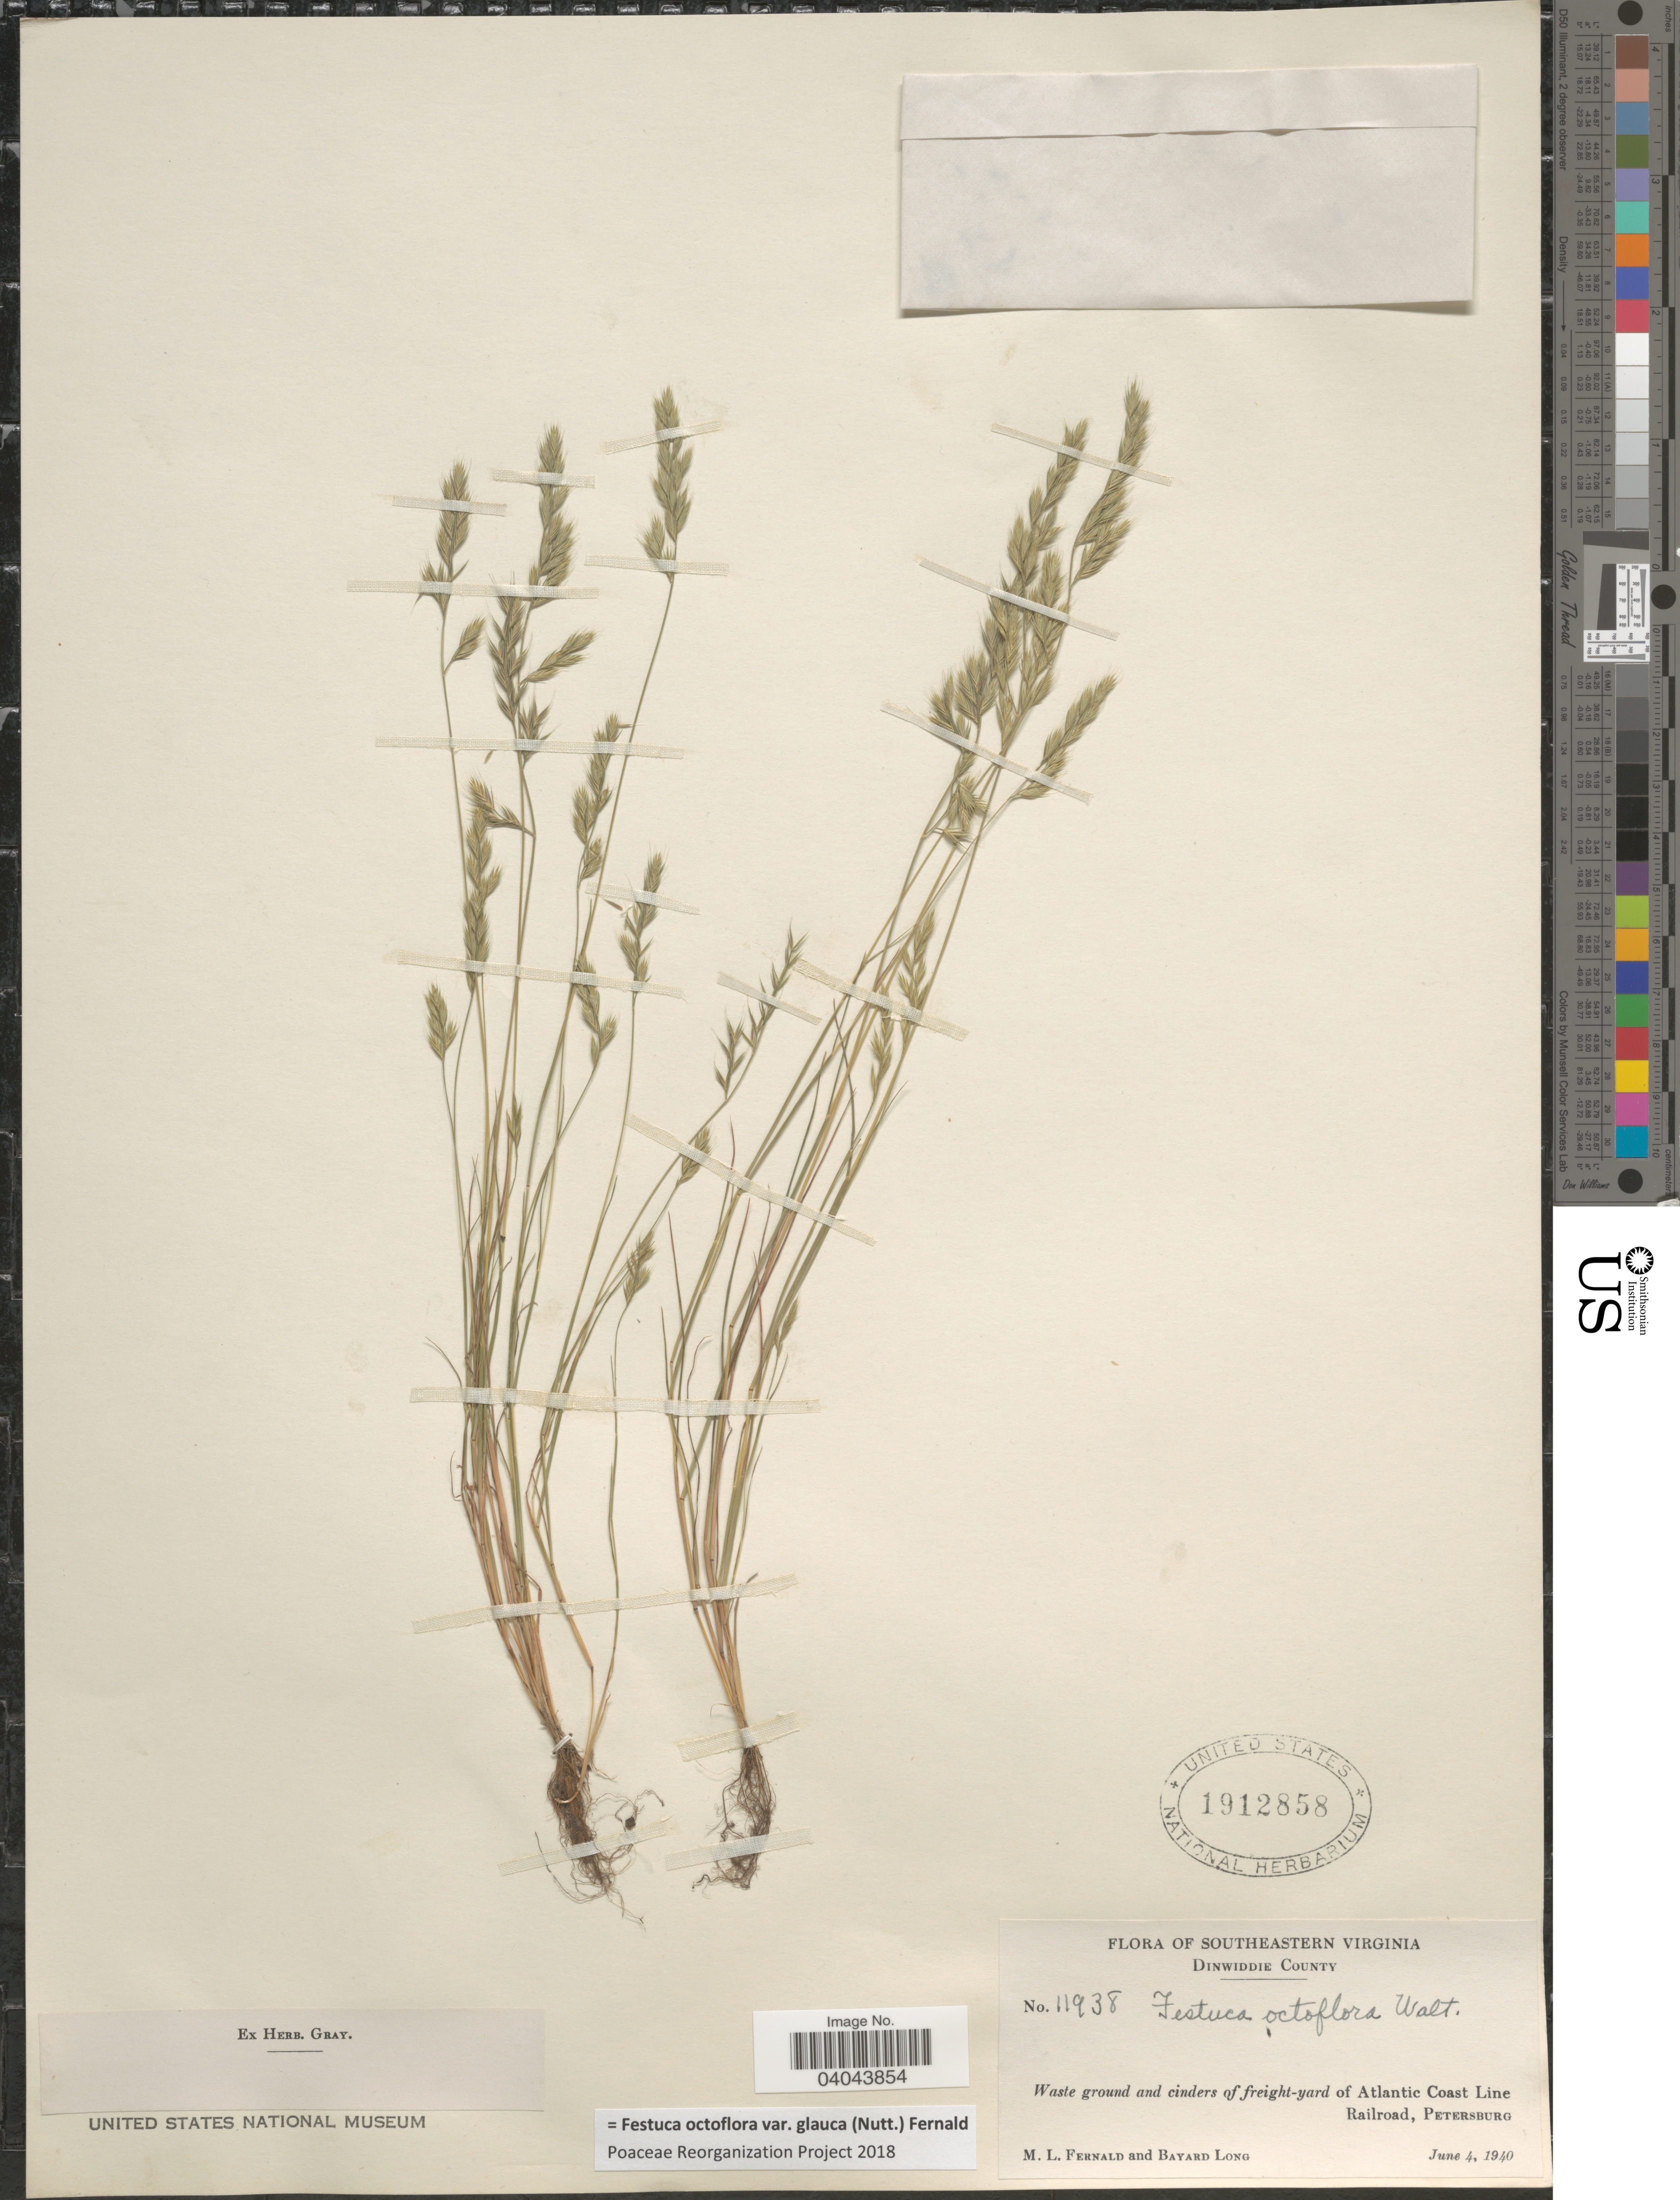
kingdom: Plantae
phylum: Tracheophyta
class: Liliopsida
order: Poales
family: Poaceae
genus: Festuca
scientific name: Festuca octoflora var. glauca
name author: (Nutt.) Fernald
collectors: M. L. Fernald & B. Long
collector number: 11938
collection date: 1940-06-04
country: United States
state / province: Virginia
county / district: Dinwiddie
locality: Southeastern Virginia. Dinwiddie County. Waste ground and cinders of freight-yard of Atlantic Coast Line Railroad, Petersburg.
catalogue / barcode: US 1912858